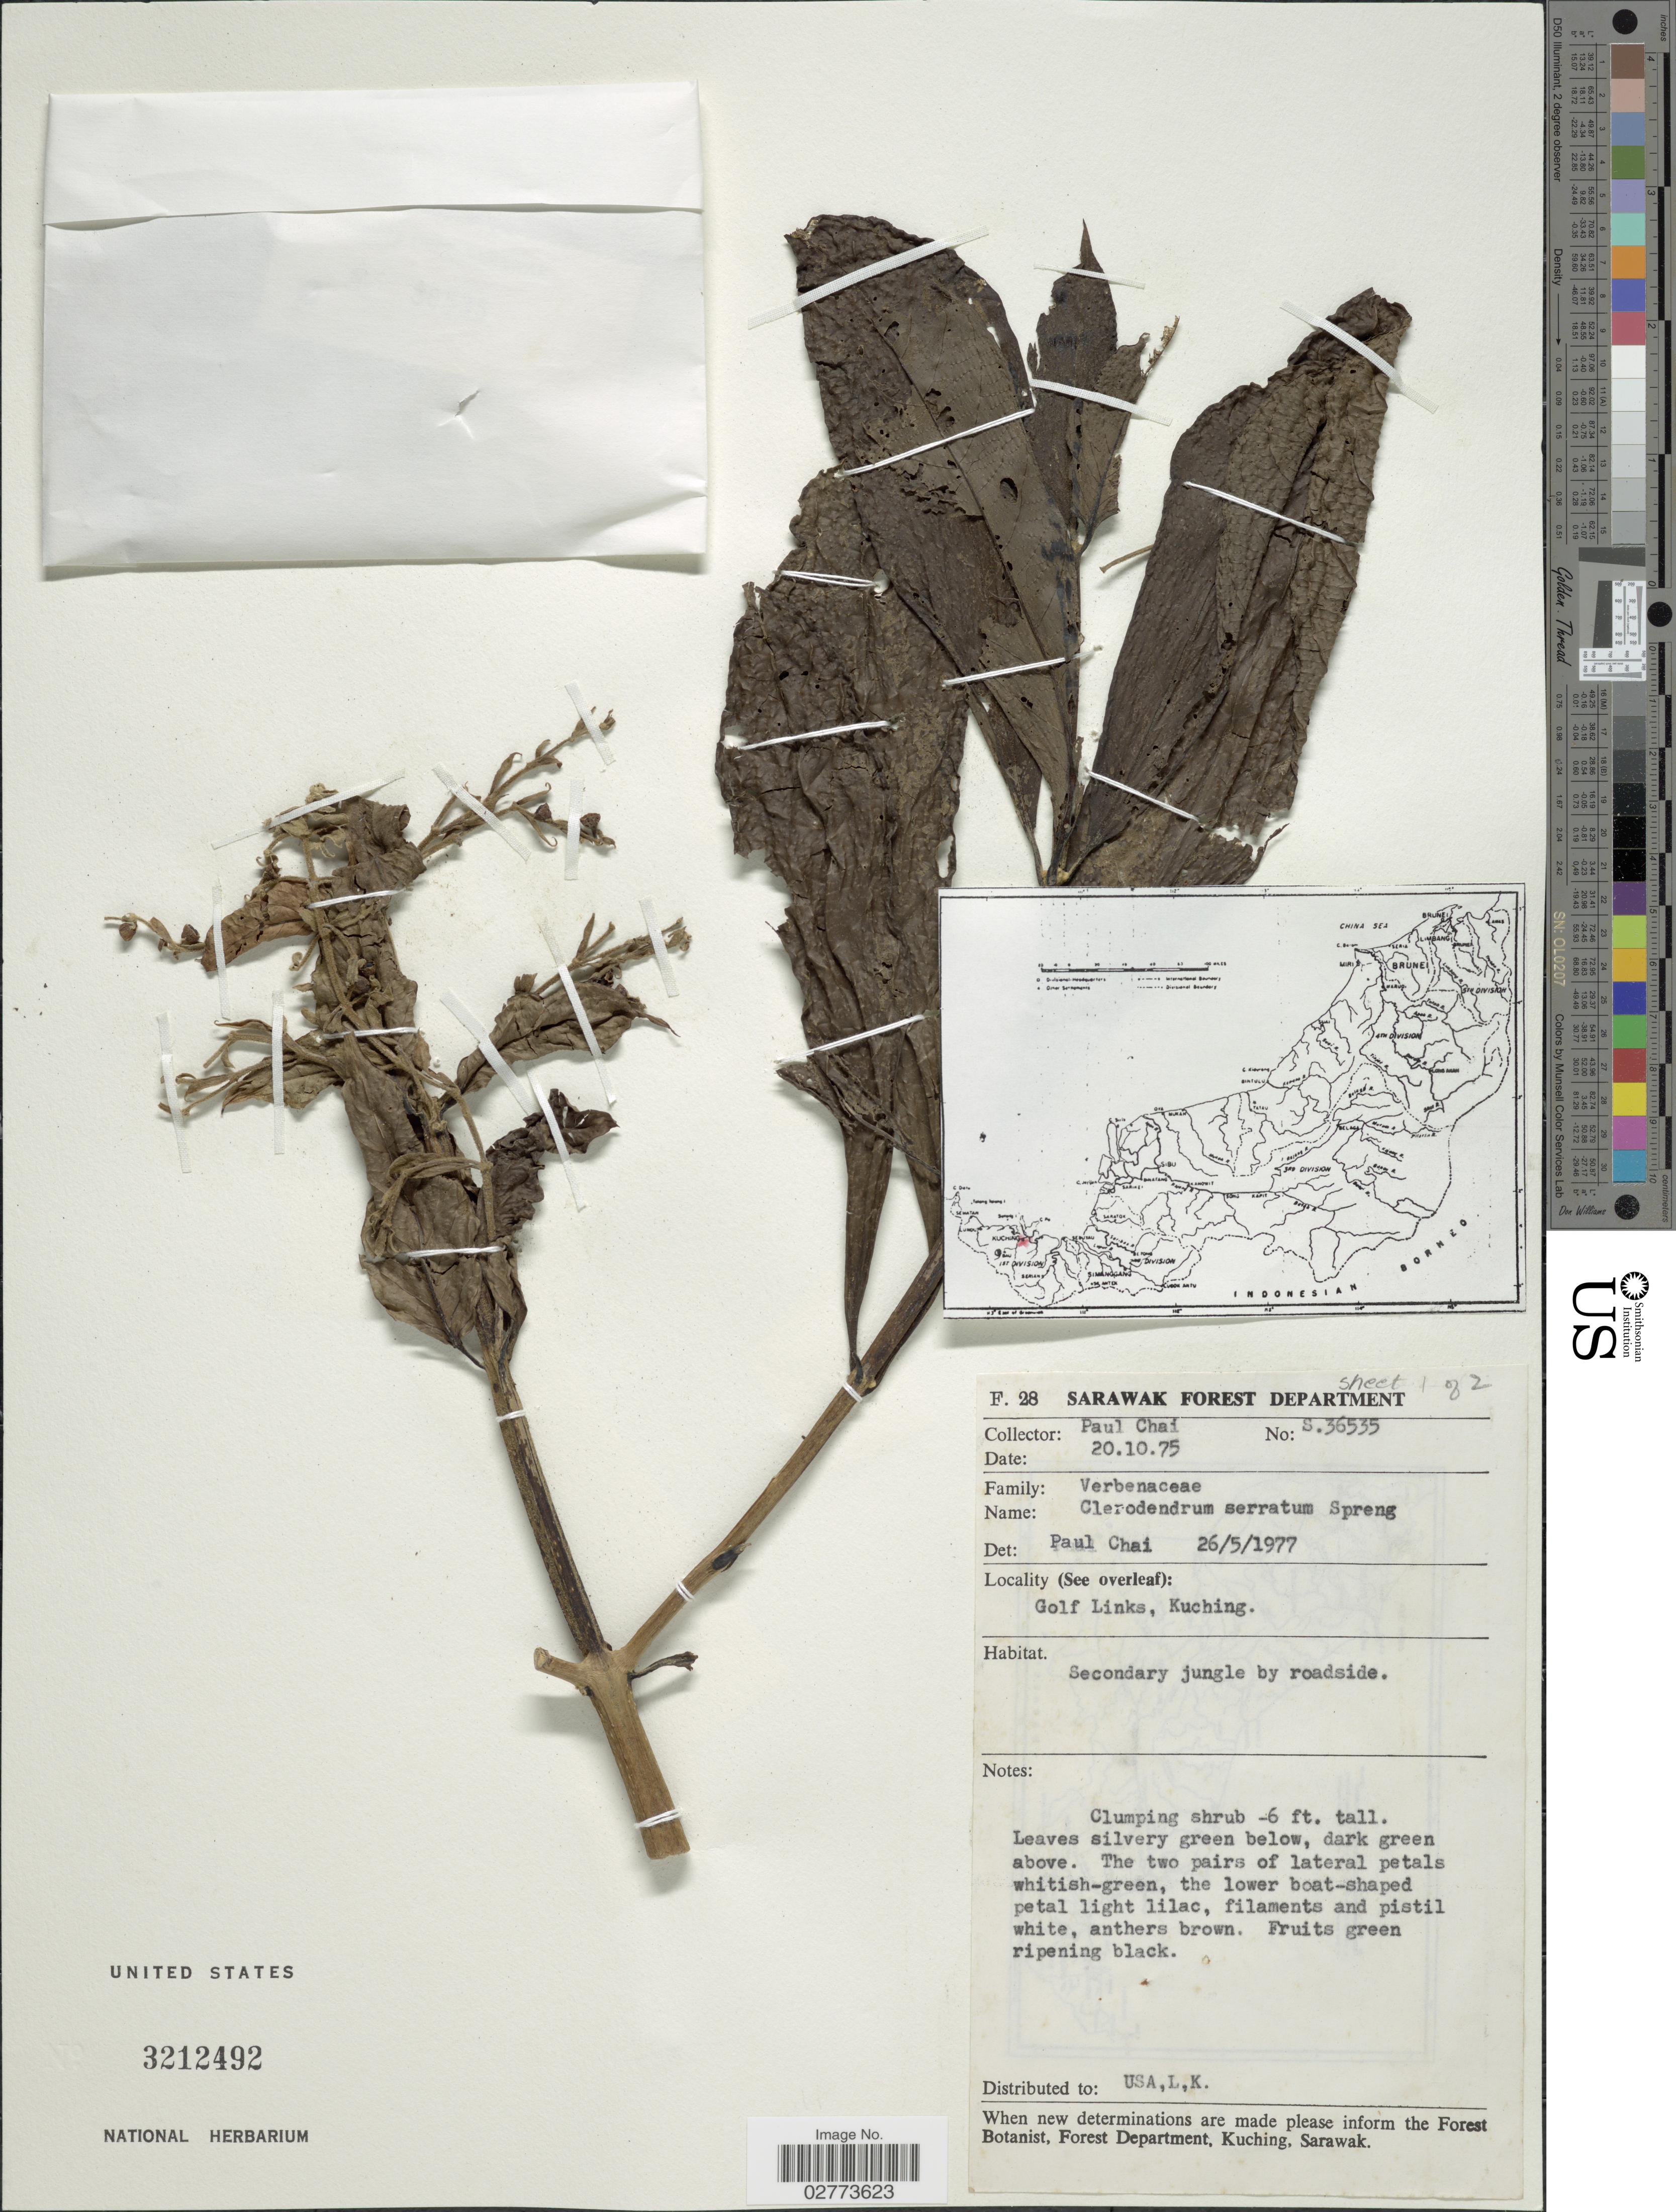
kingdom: Plantae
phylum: Tracheophyta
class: Magnoliopsida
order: Lamiales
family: Lamiaceae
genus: Clerodendrum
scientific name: Clerodendrum serratum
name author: (L.) Moon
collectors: P. Chai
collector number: S.36535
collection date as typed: Transcribed d/m/y: 20/10/75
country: Malaysia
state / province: Sarawak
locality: Golf Links, Kuching.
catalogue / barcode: US 3212492